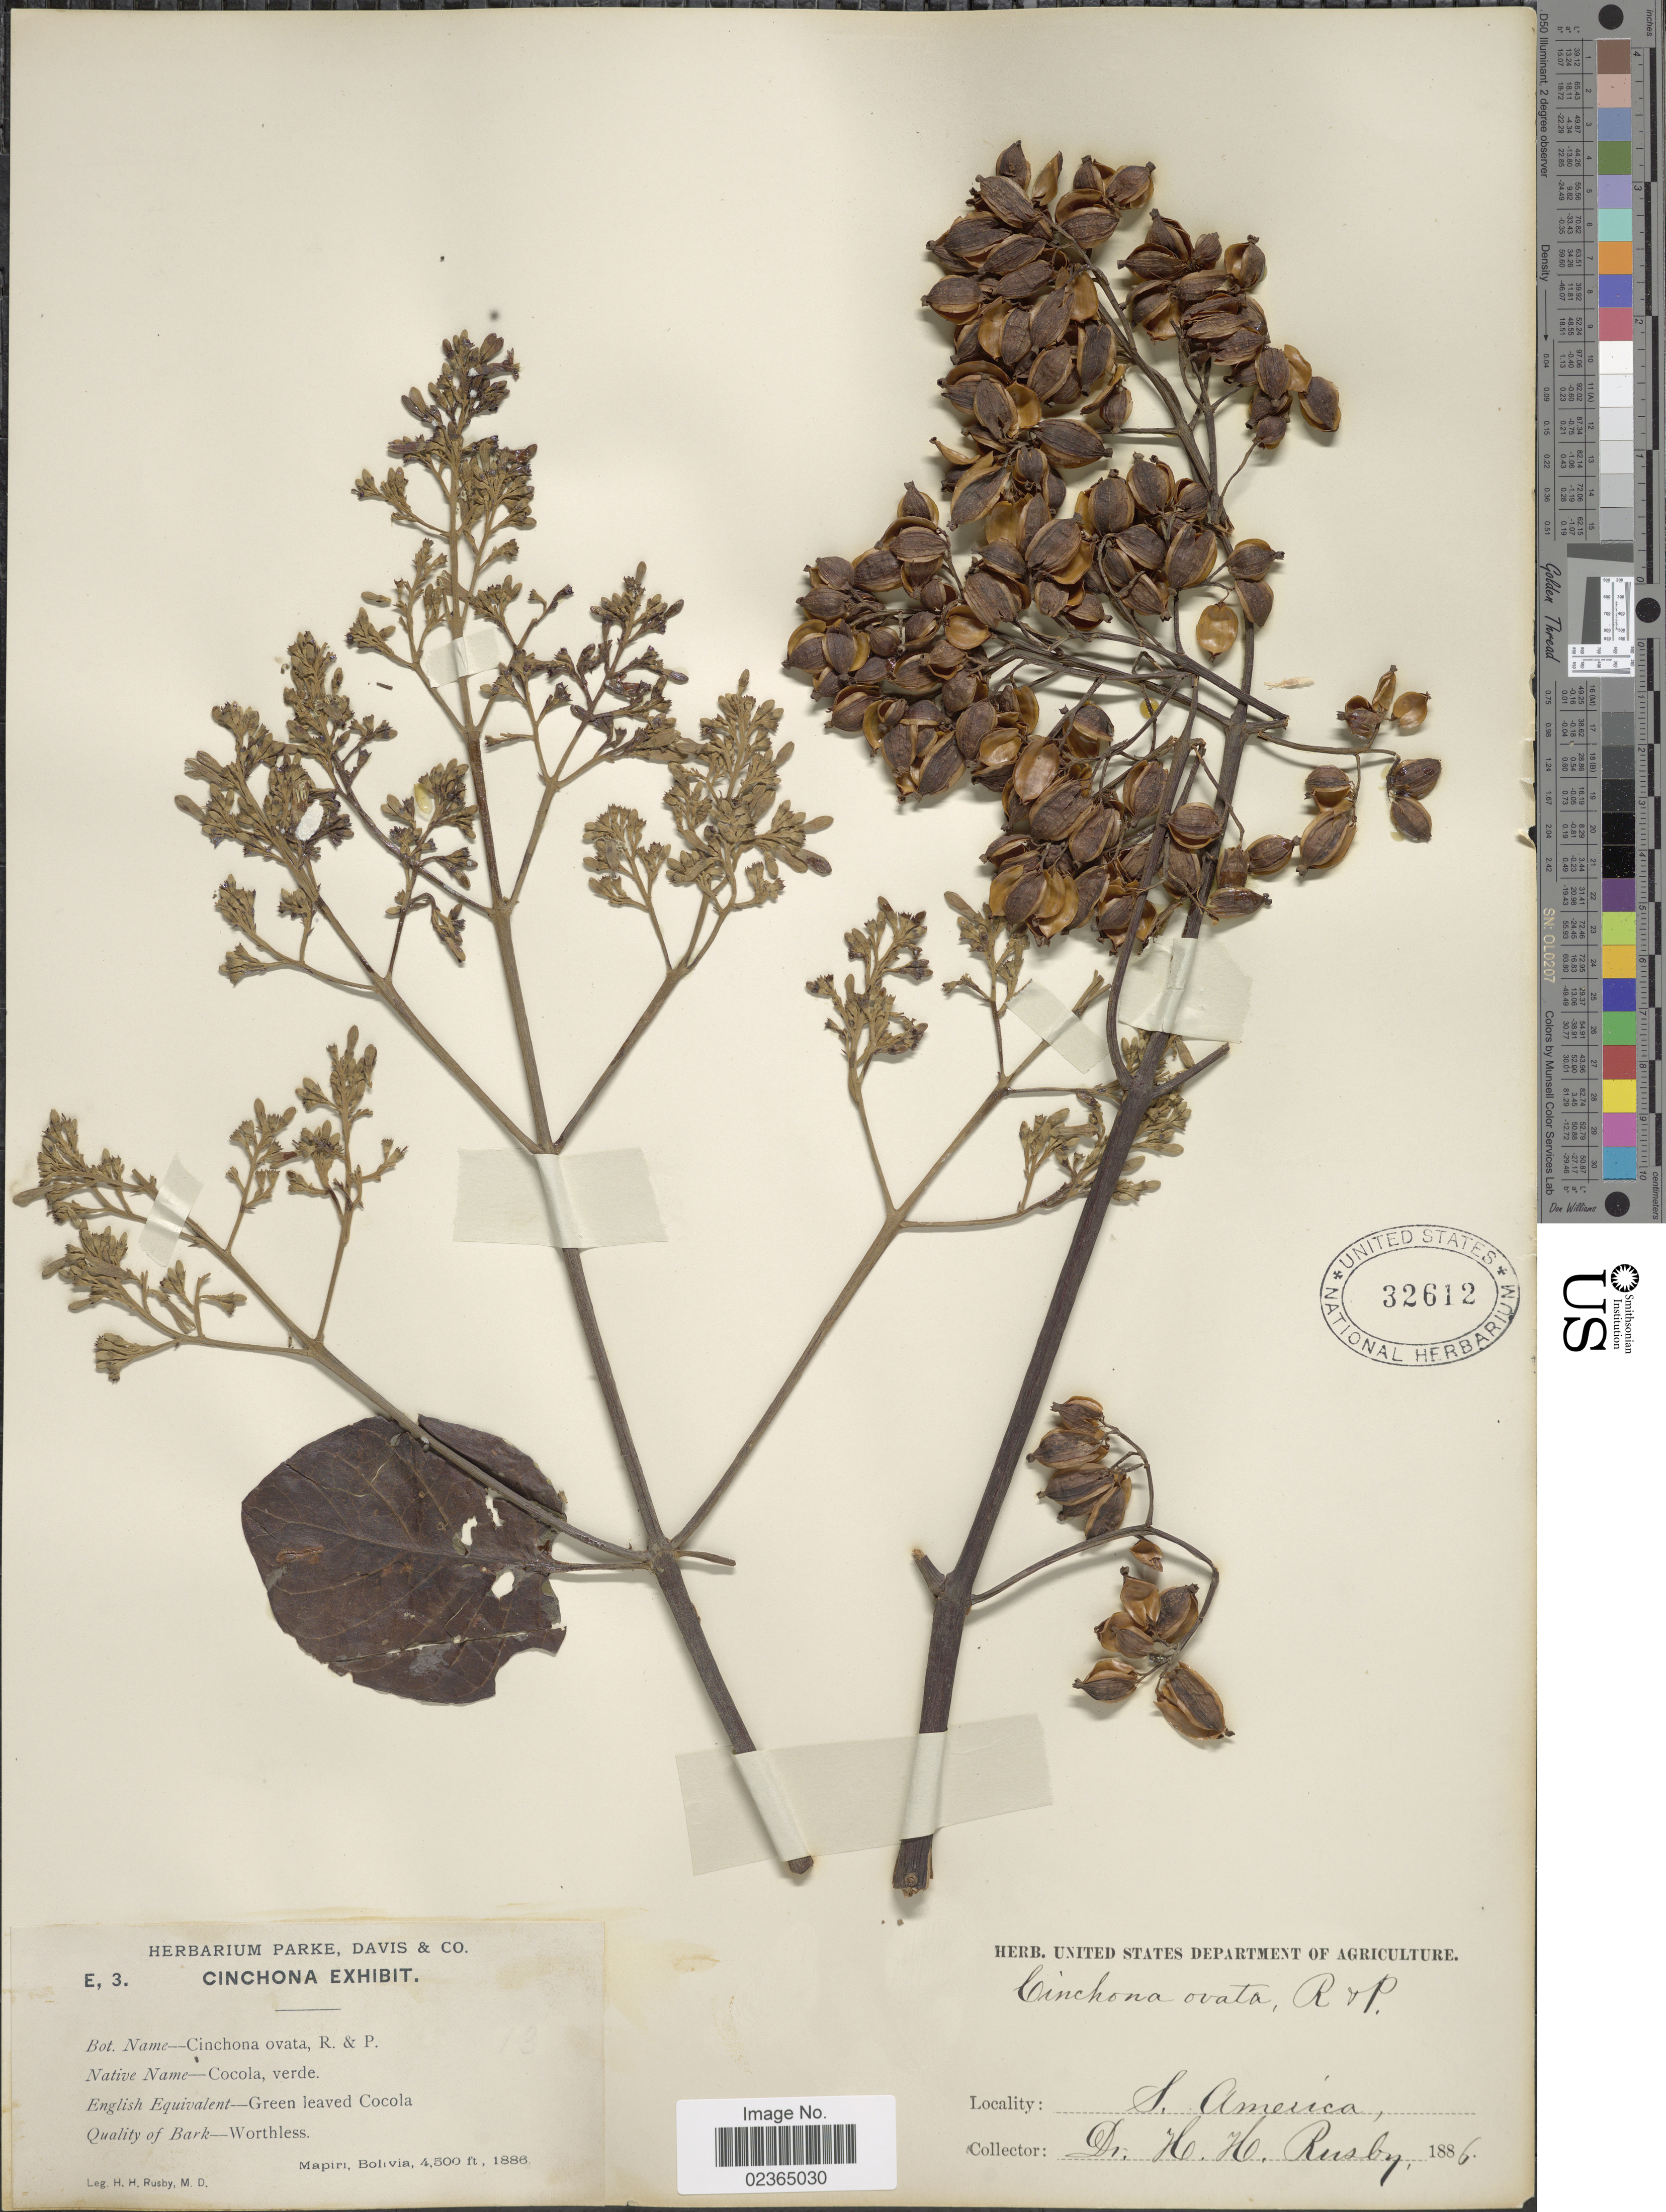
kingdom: Plantae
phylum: Tracheophyta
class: Magnoliopsida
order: Gentianales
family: Rubiaceae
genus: Cinchona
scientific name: Cinchona pubescens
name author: Vahl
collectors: H. H. Rusby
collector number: E, 3.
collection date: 1886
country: Bolivia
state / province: La Páz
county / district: Larecaja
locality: Mapiri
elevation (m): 1372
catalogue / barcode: US 32612